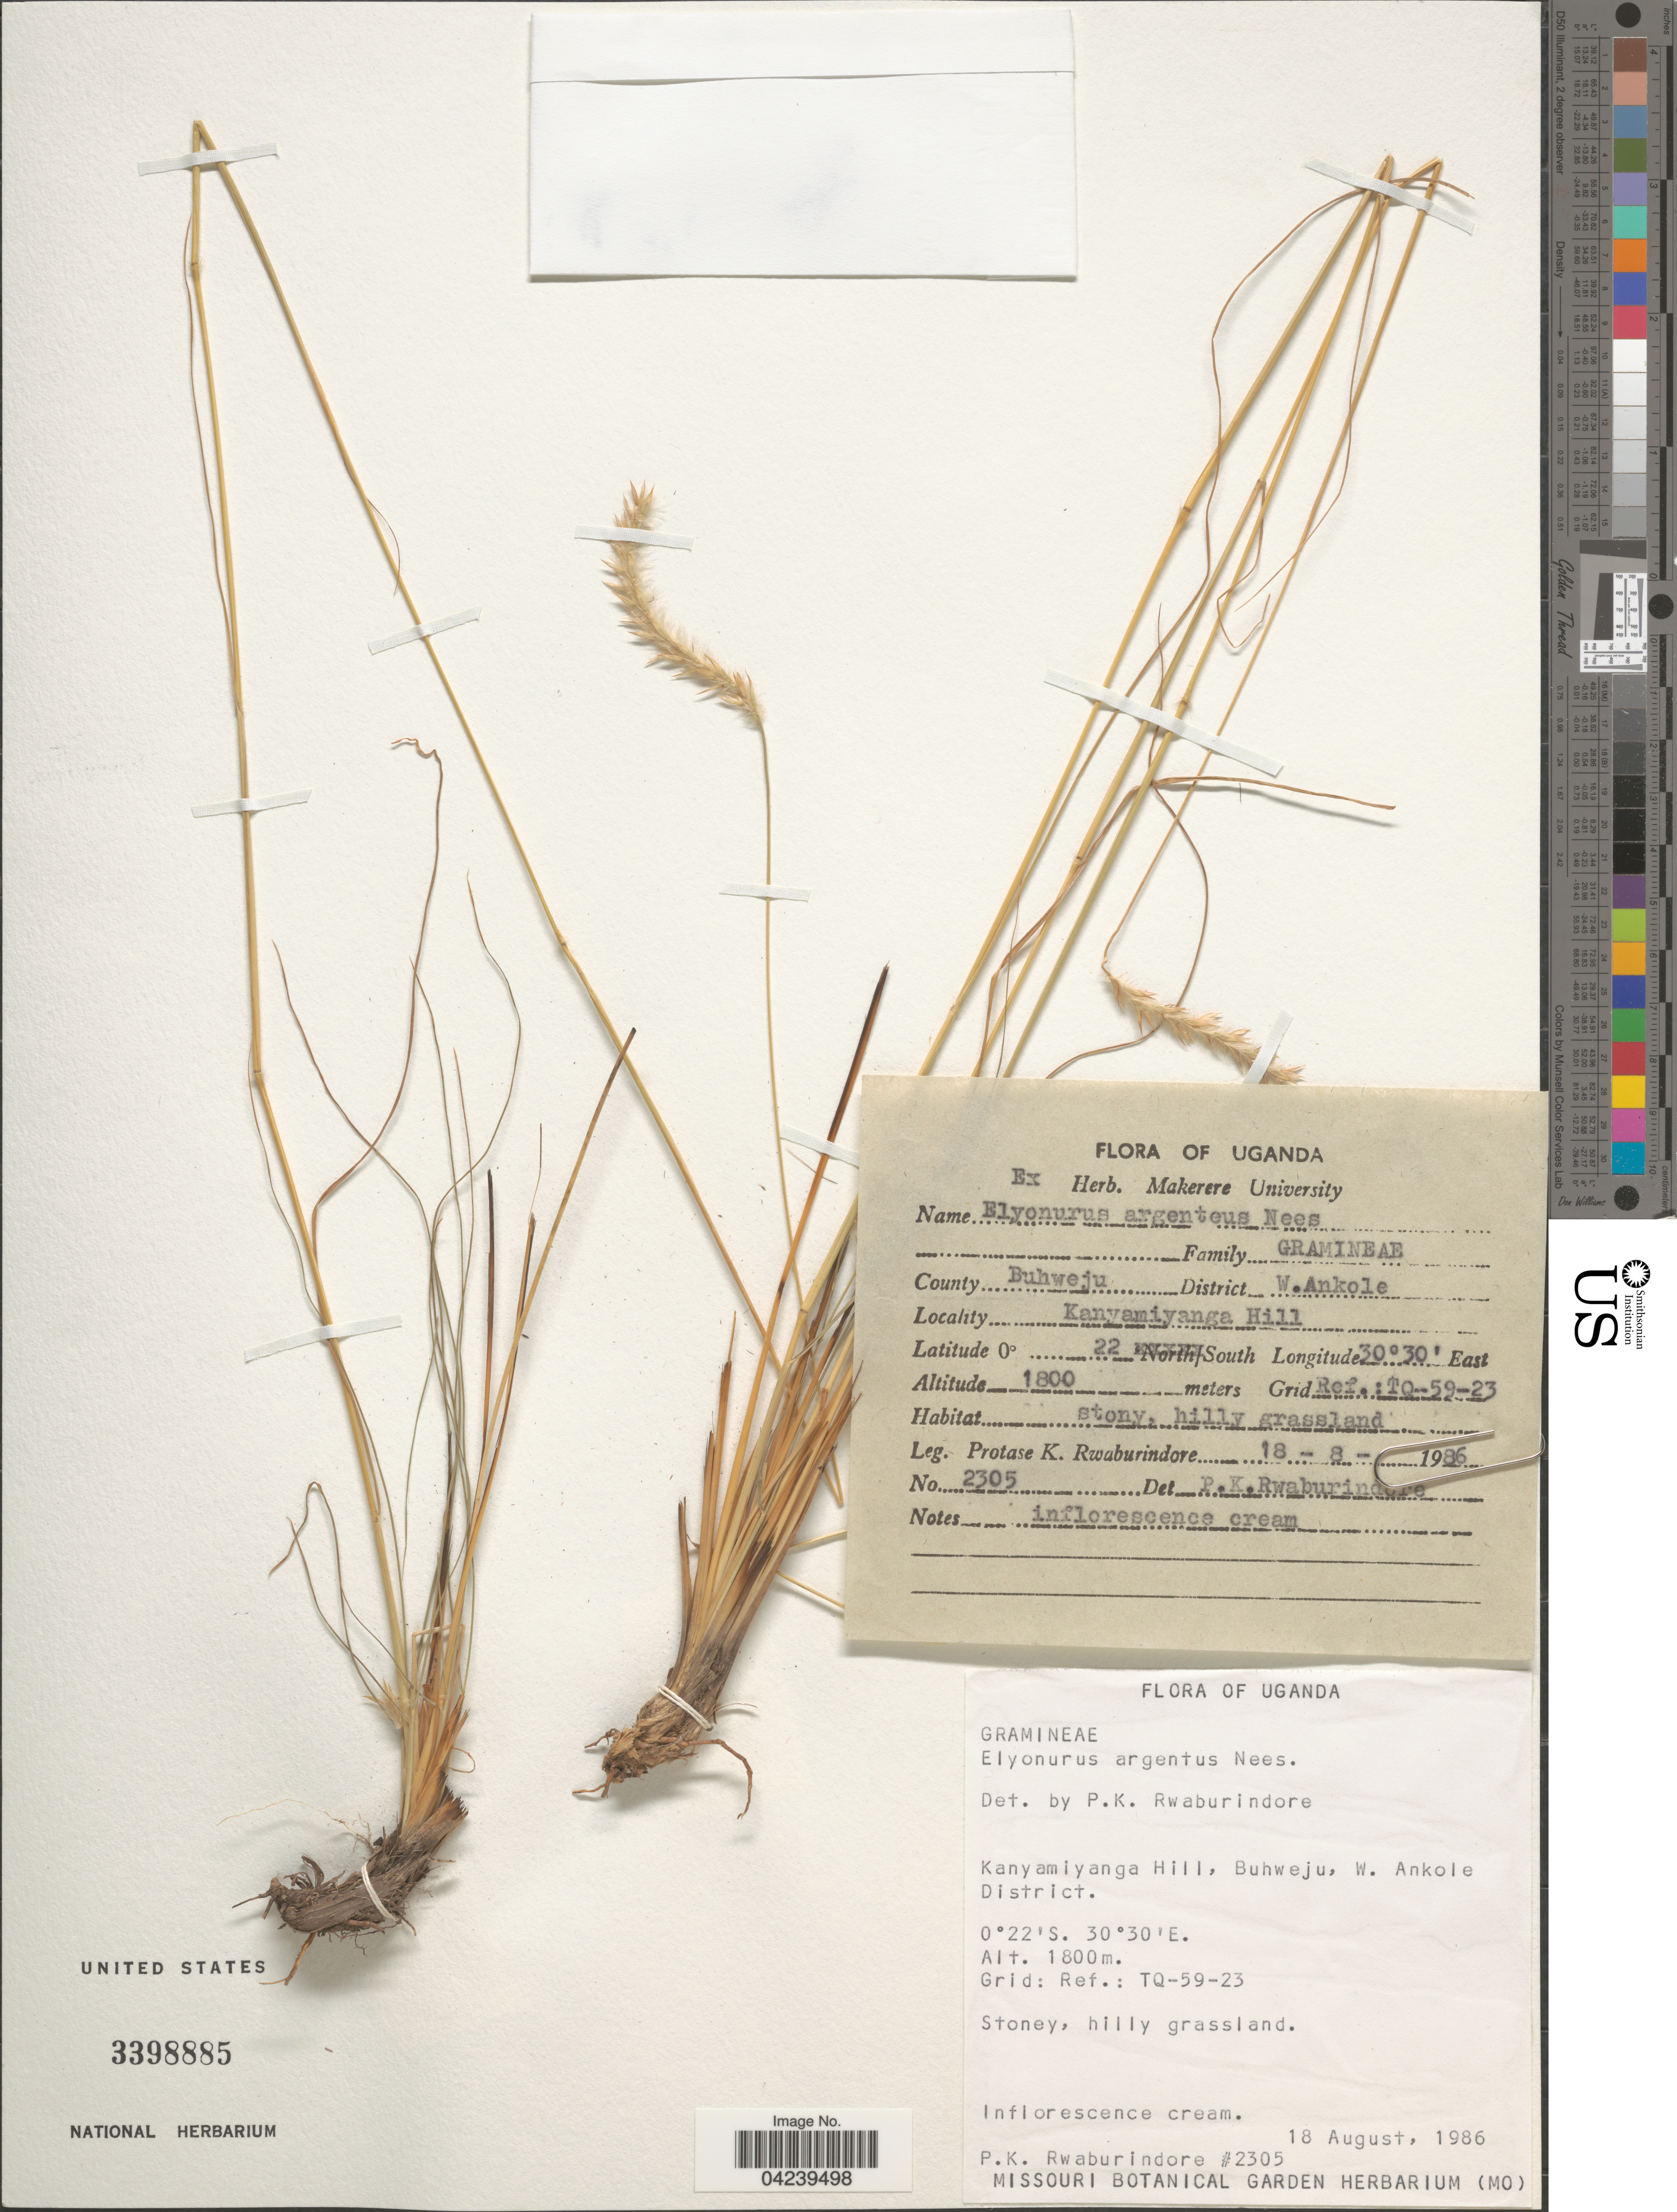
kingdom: Plantae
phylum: Tracheophyta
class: Liliopsida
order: Poales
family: Poaceae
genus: Elionurus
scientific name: Elionurus muticus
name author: (Spreng.) Kuntze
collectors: P. Rwaburindore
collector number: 2305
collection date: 1986-08-18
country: Uganda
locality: County Buhweju. District W. Ankole. Kanyamiyanga Hill. Grid: Ref.: TQ-59-23.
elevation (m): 1800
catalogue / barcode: US 3398885